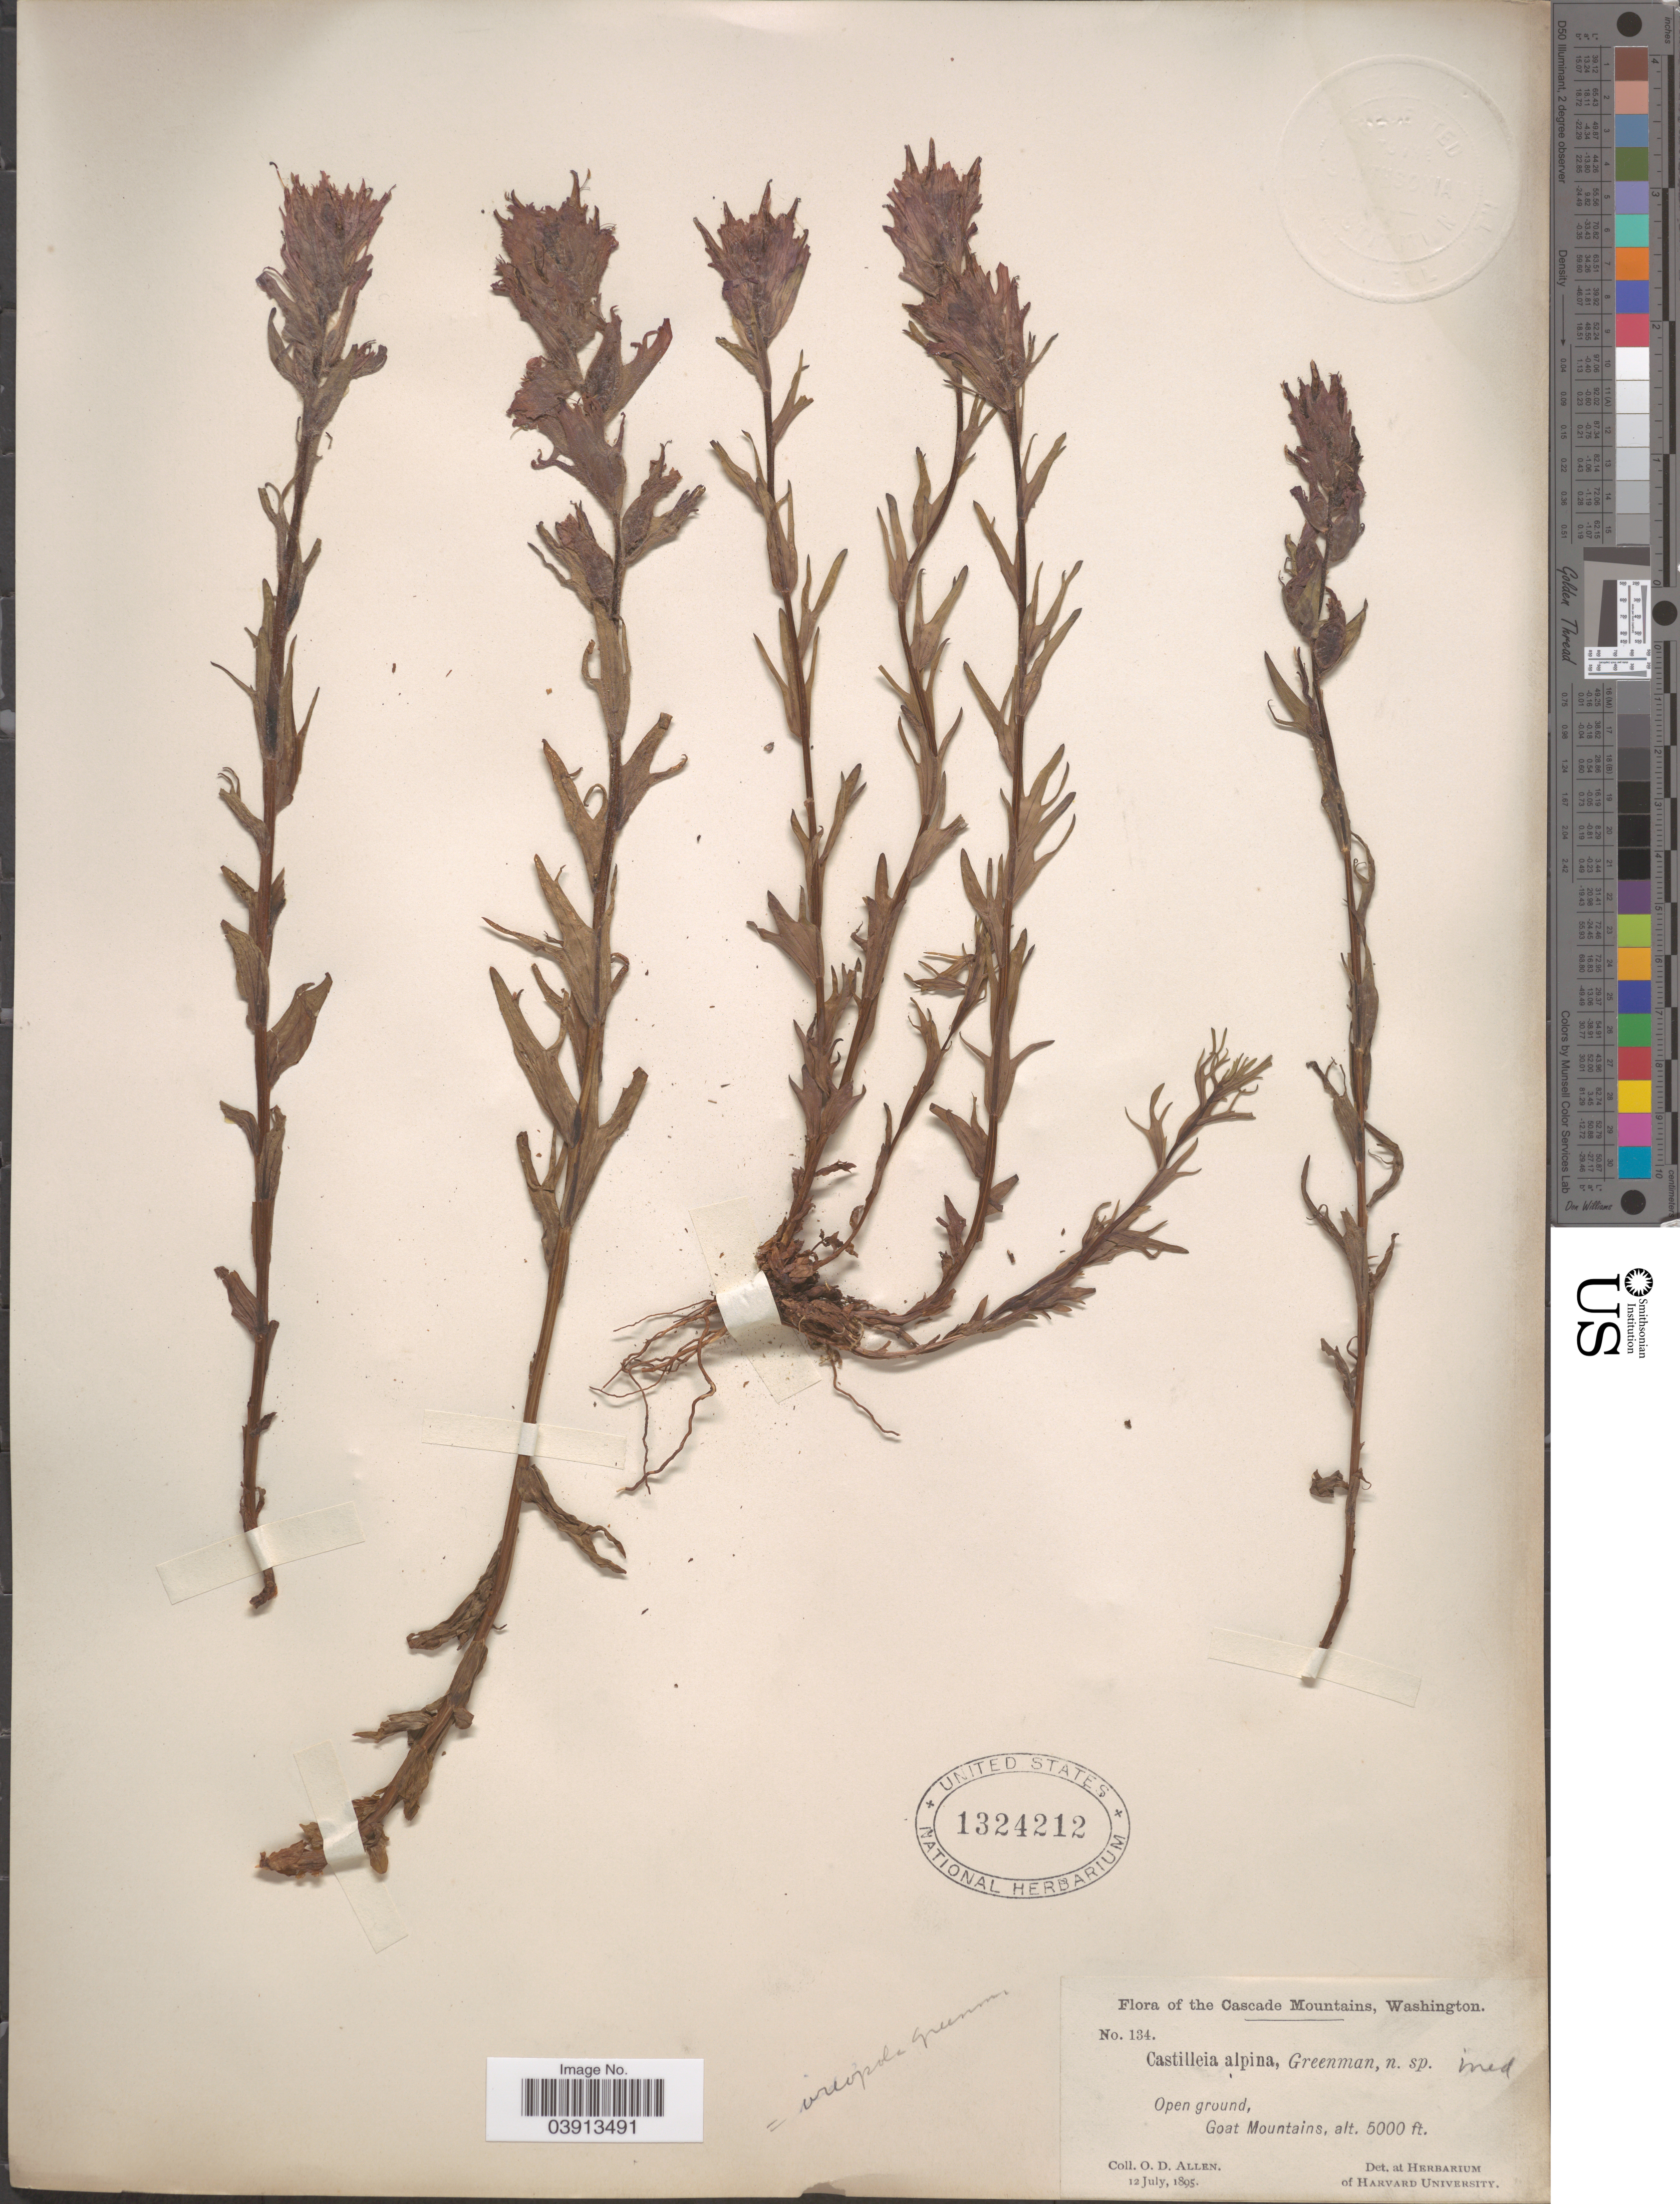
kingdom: Plantae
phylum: Tracheophyta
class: Magnoliopsida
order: Lamiales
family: Orobanchaceae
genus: Castilleja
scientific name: Castilleja parviflora var. oreopola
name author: (Greenm.) Ownbey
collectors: O. D. Allen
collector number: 134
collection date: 1895-07-12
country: United States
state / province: Washington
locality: The Cascade Mountains. Goat Mountains.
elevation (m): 1524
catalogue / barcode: US 1324212